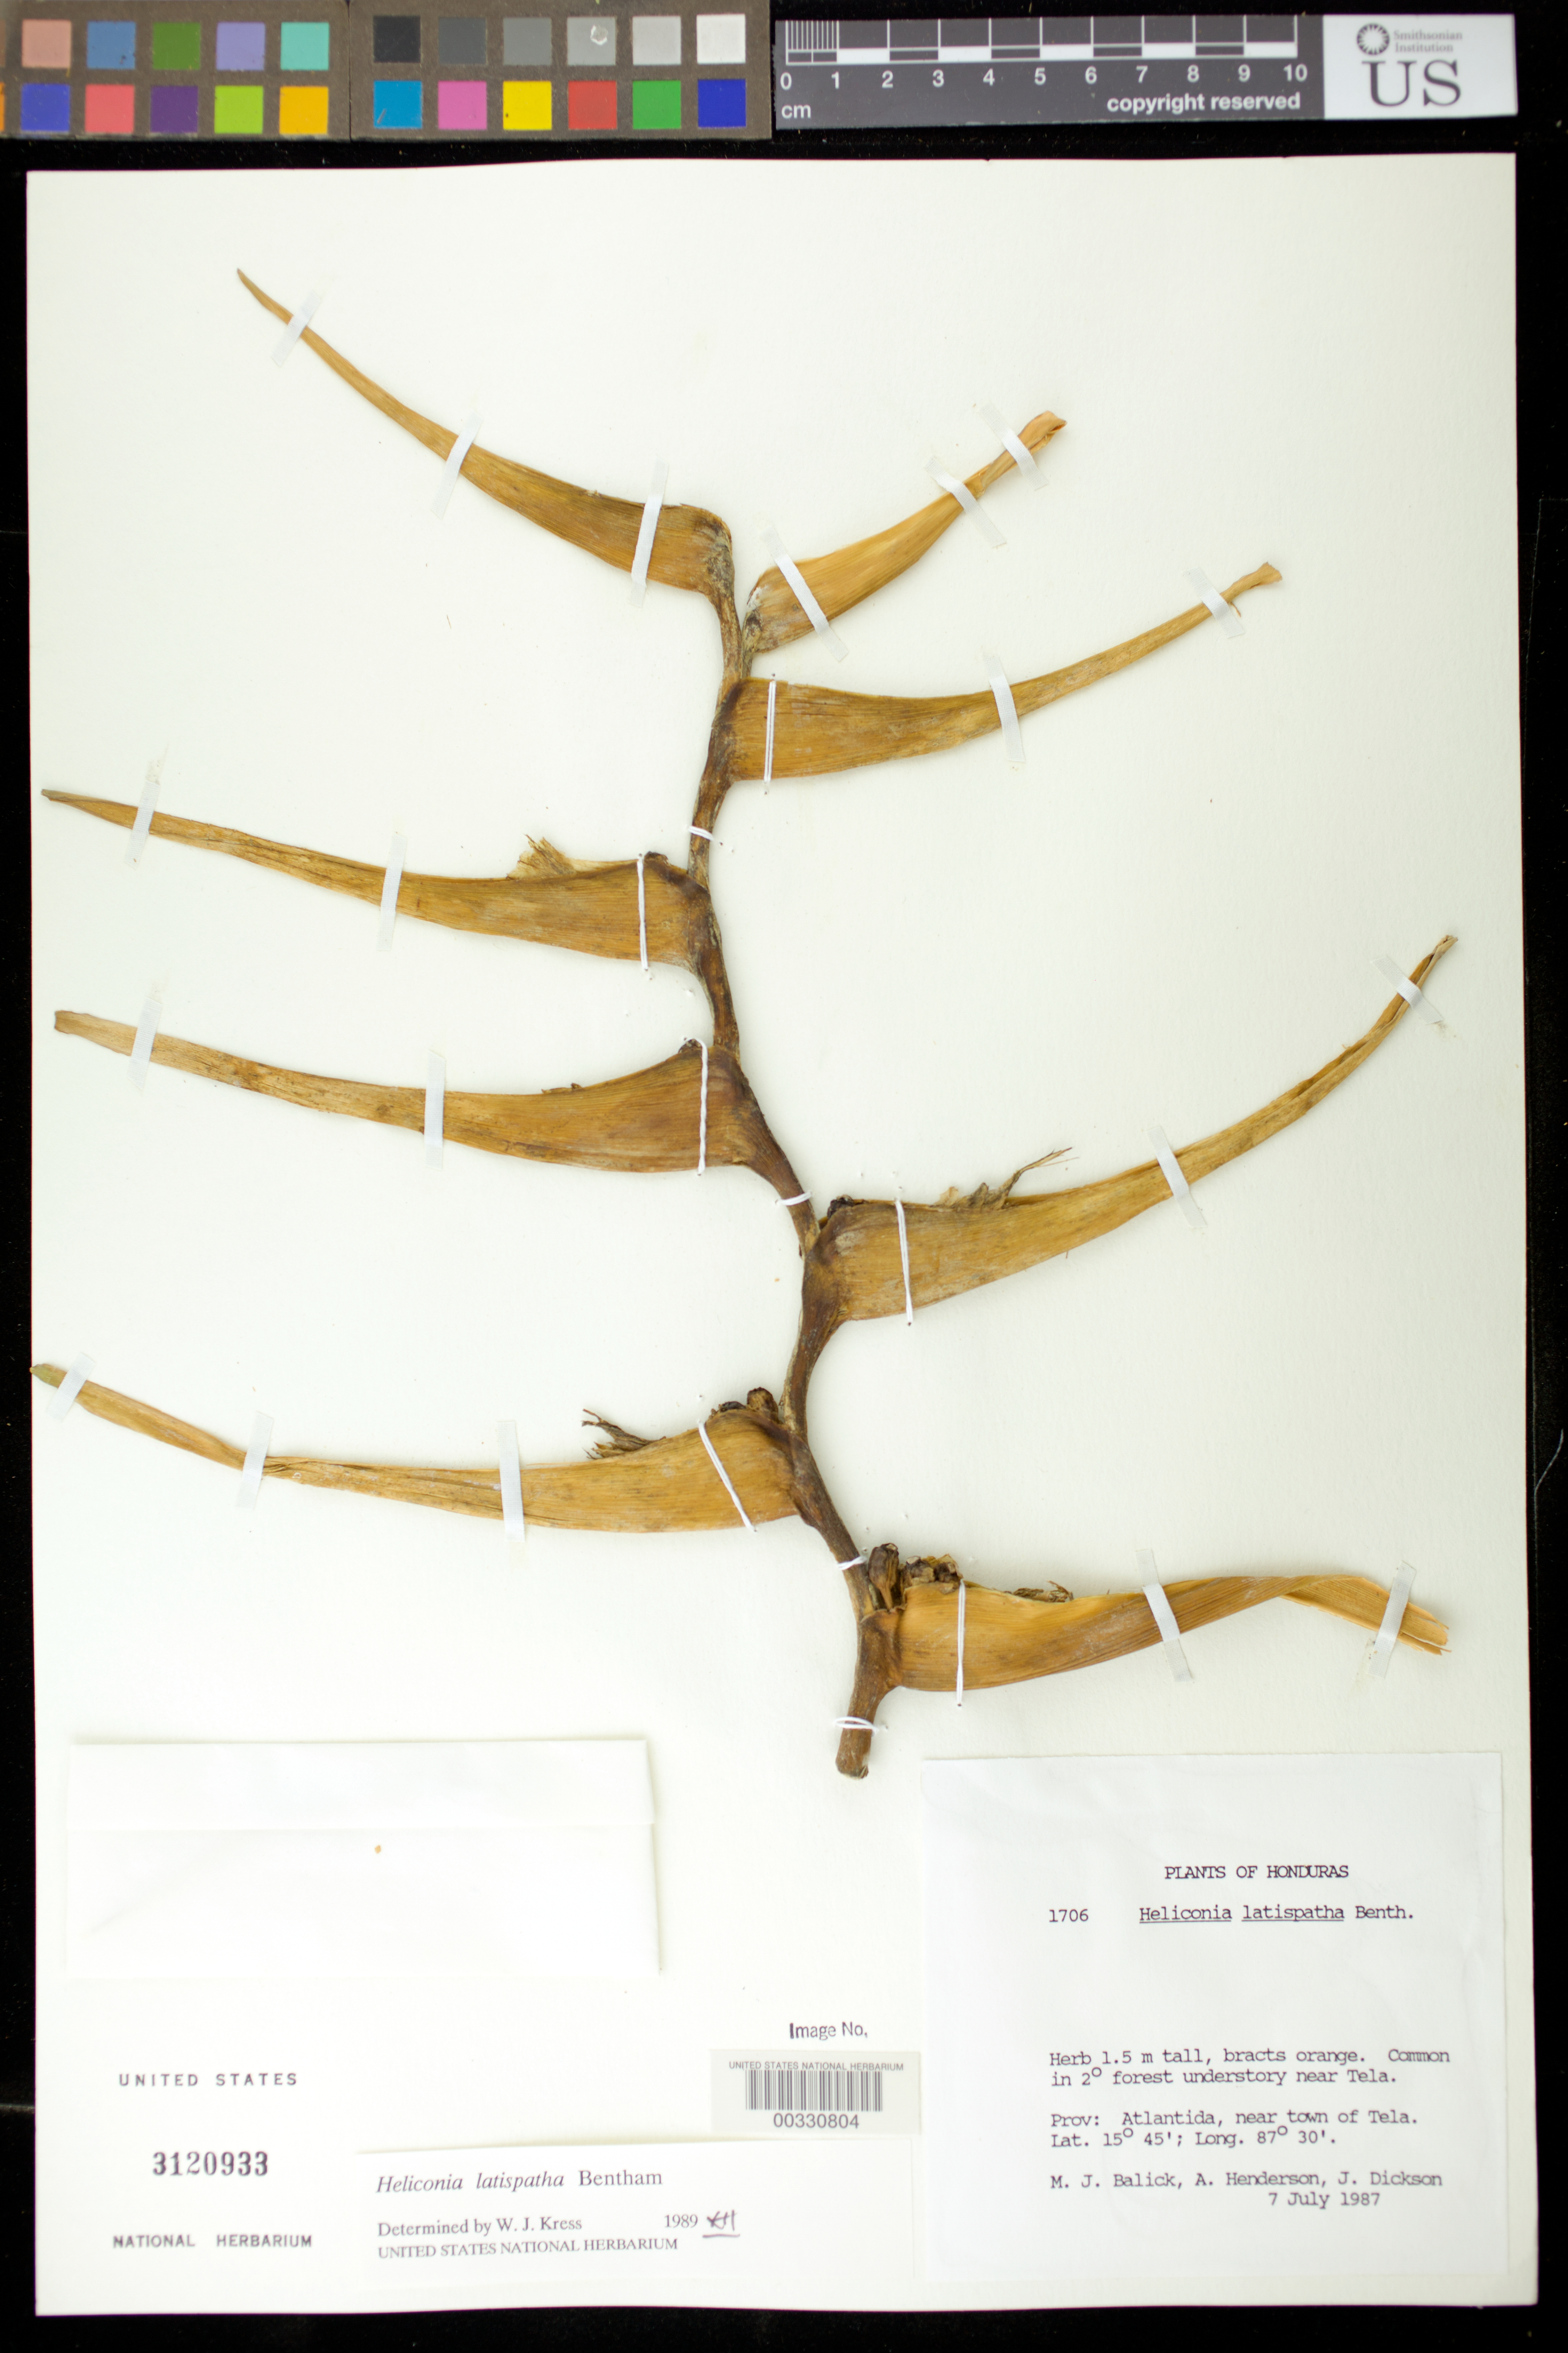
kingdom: Plantae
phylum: Tracheophyta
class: Liliopsida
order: Zingiberales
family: Heliconiaceae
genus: Heliconia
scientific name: Heliconia latispatha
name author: Benth.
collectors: M. J. Balick, A. J. Henderson & J. J. Dickson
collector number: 1706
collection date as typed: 07 Jul 1987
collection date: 1987-07-07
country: Honduras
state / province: Atlántida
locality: Near town of Tela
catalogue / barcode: US 3120933